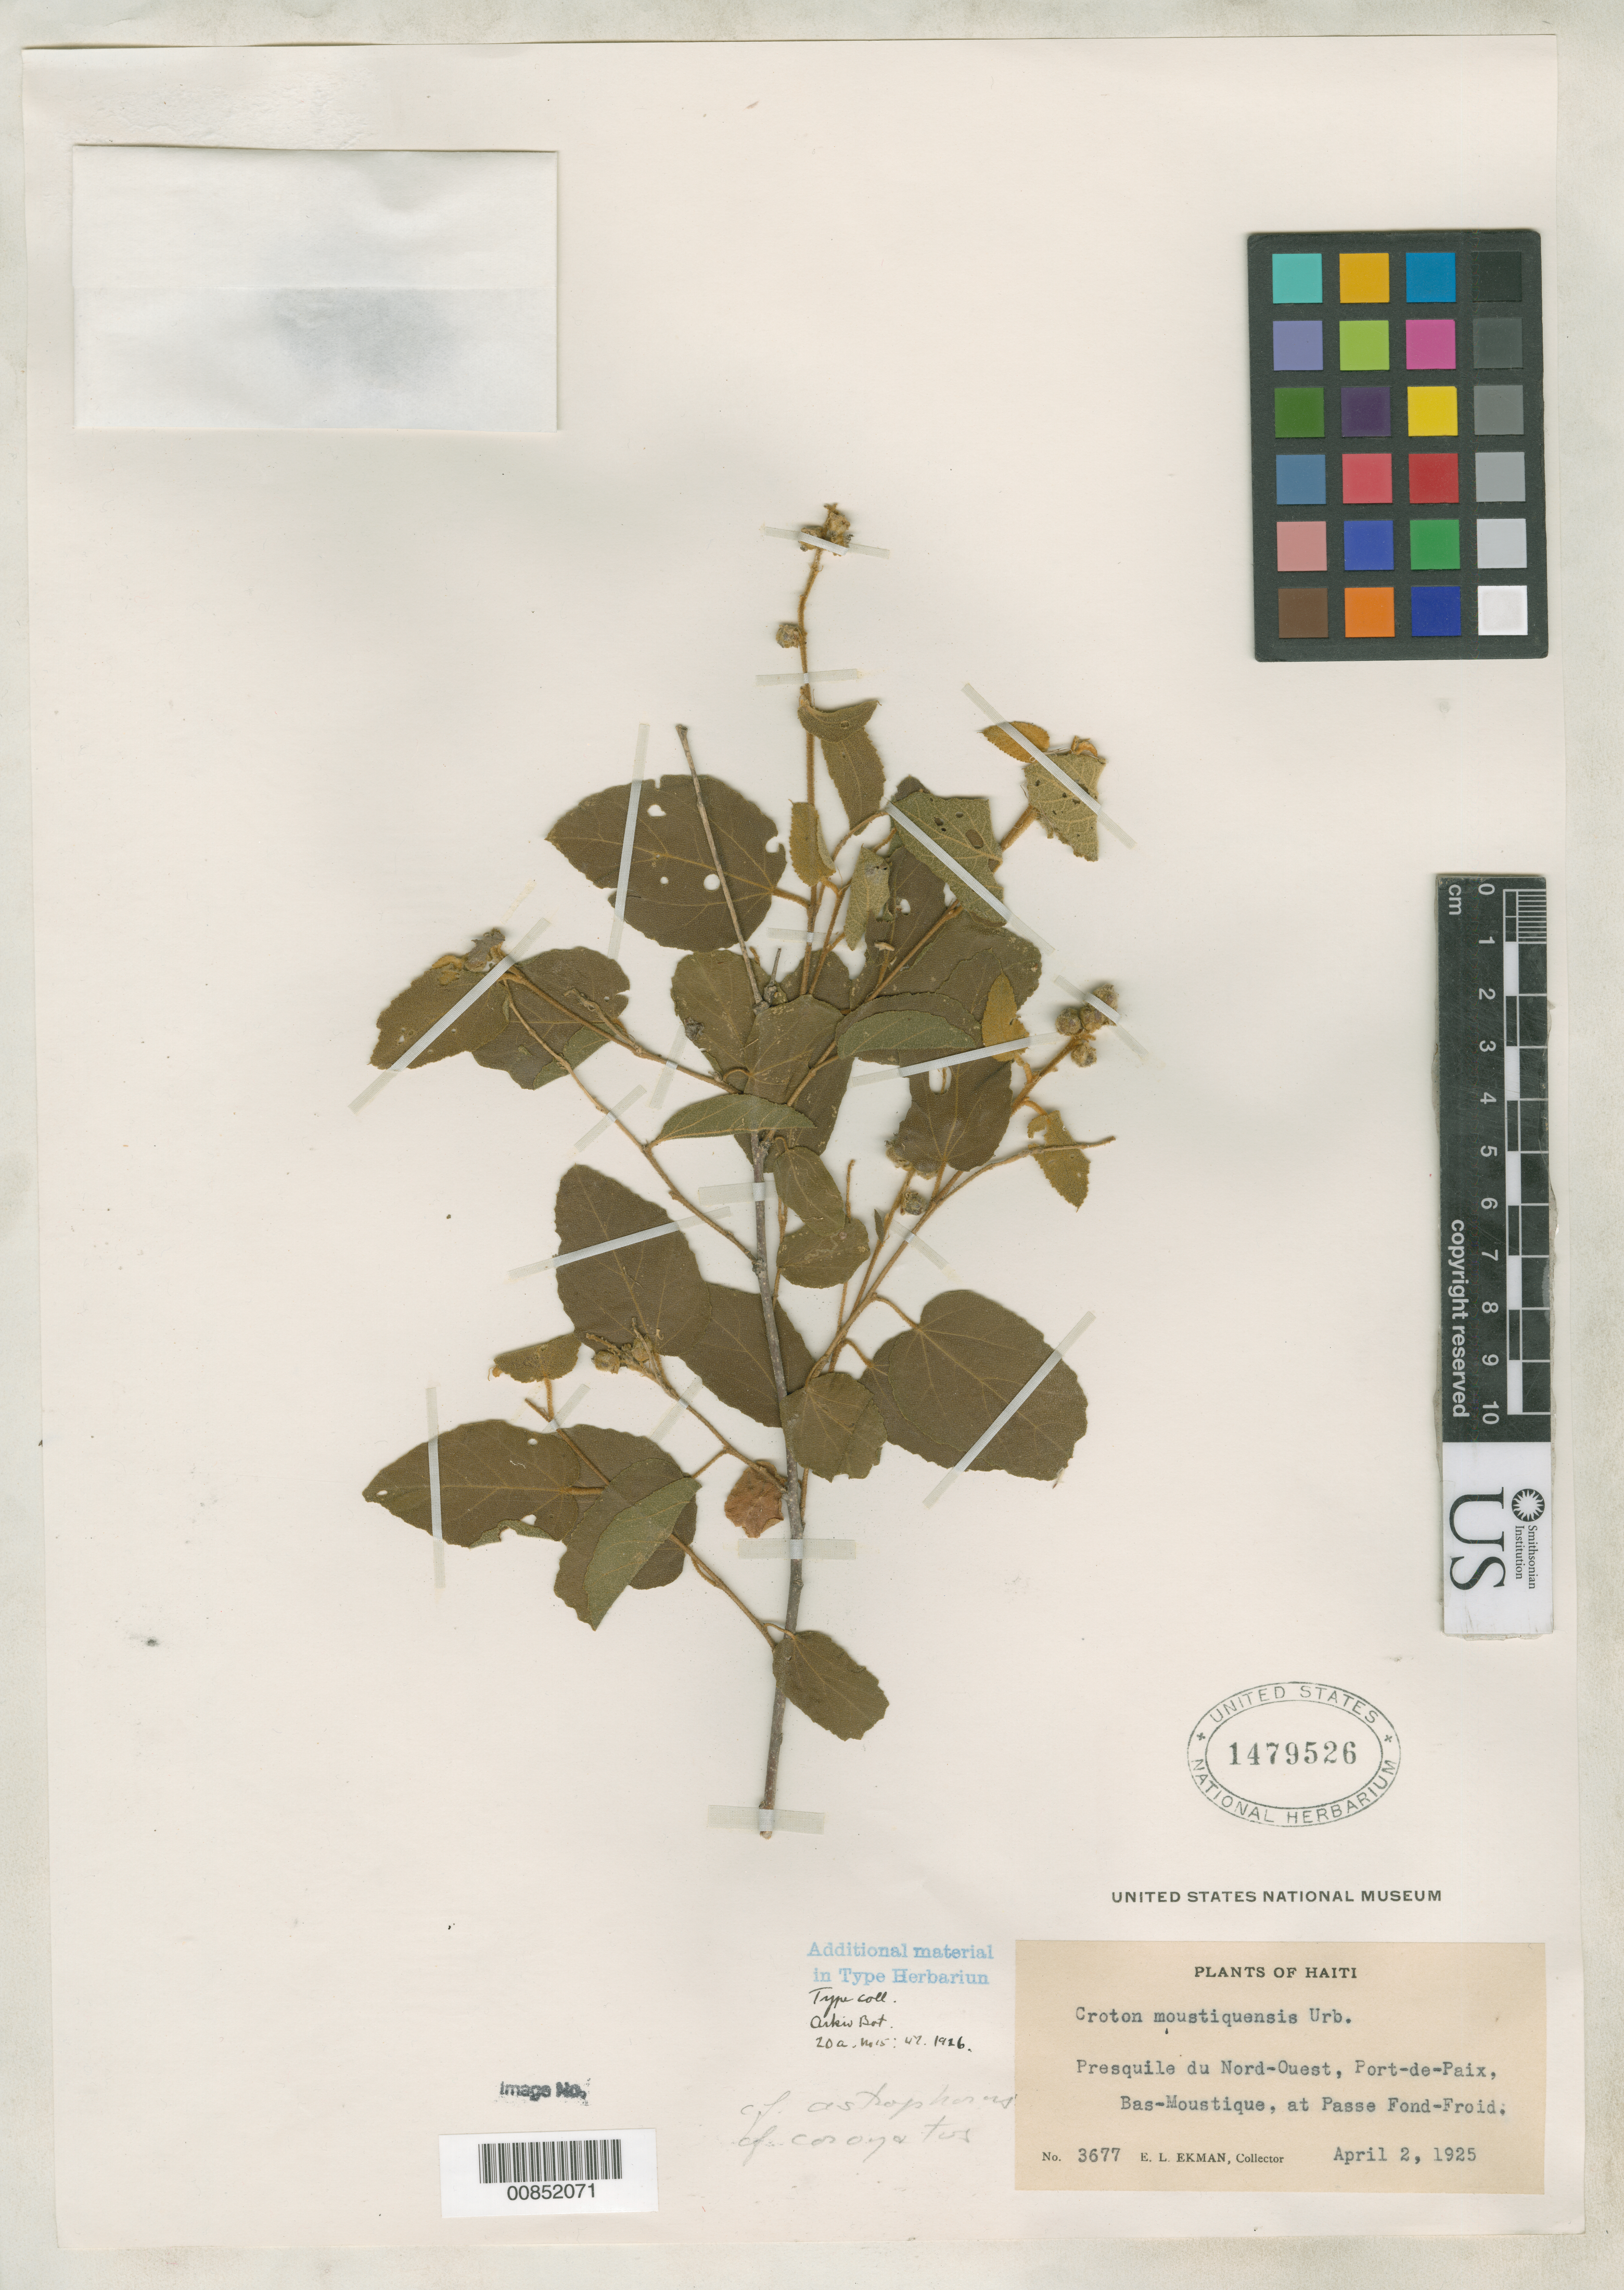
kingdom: Plantae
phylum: Tracheophyta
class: Magnoliopsida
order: Malpighiales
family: Euphorbiaceae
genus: Croton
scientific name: Croton moustiquensis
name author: Urb.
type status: Isotype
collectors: E. L. Ekman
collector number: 3677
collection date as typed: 02 Apr 1925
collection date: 1925-04-02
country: Haiti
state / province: Nord-Óuest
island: Hispaniola Island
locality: Port-de-Paix, Bas-Moustique, at Passe Fond-Froid.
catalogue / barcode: US 1479526